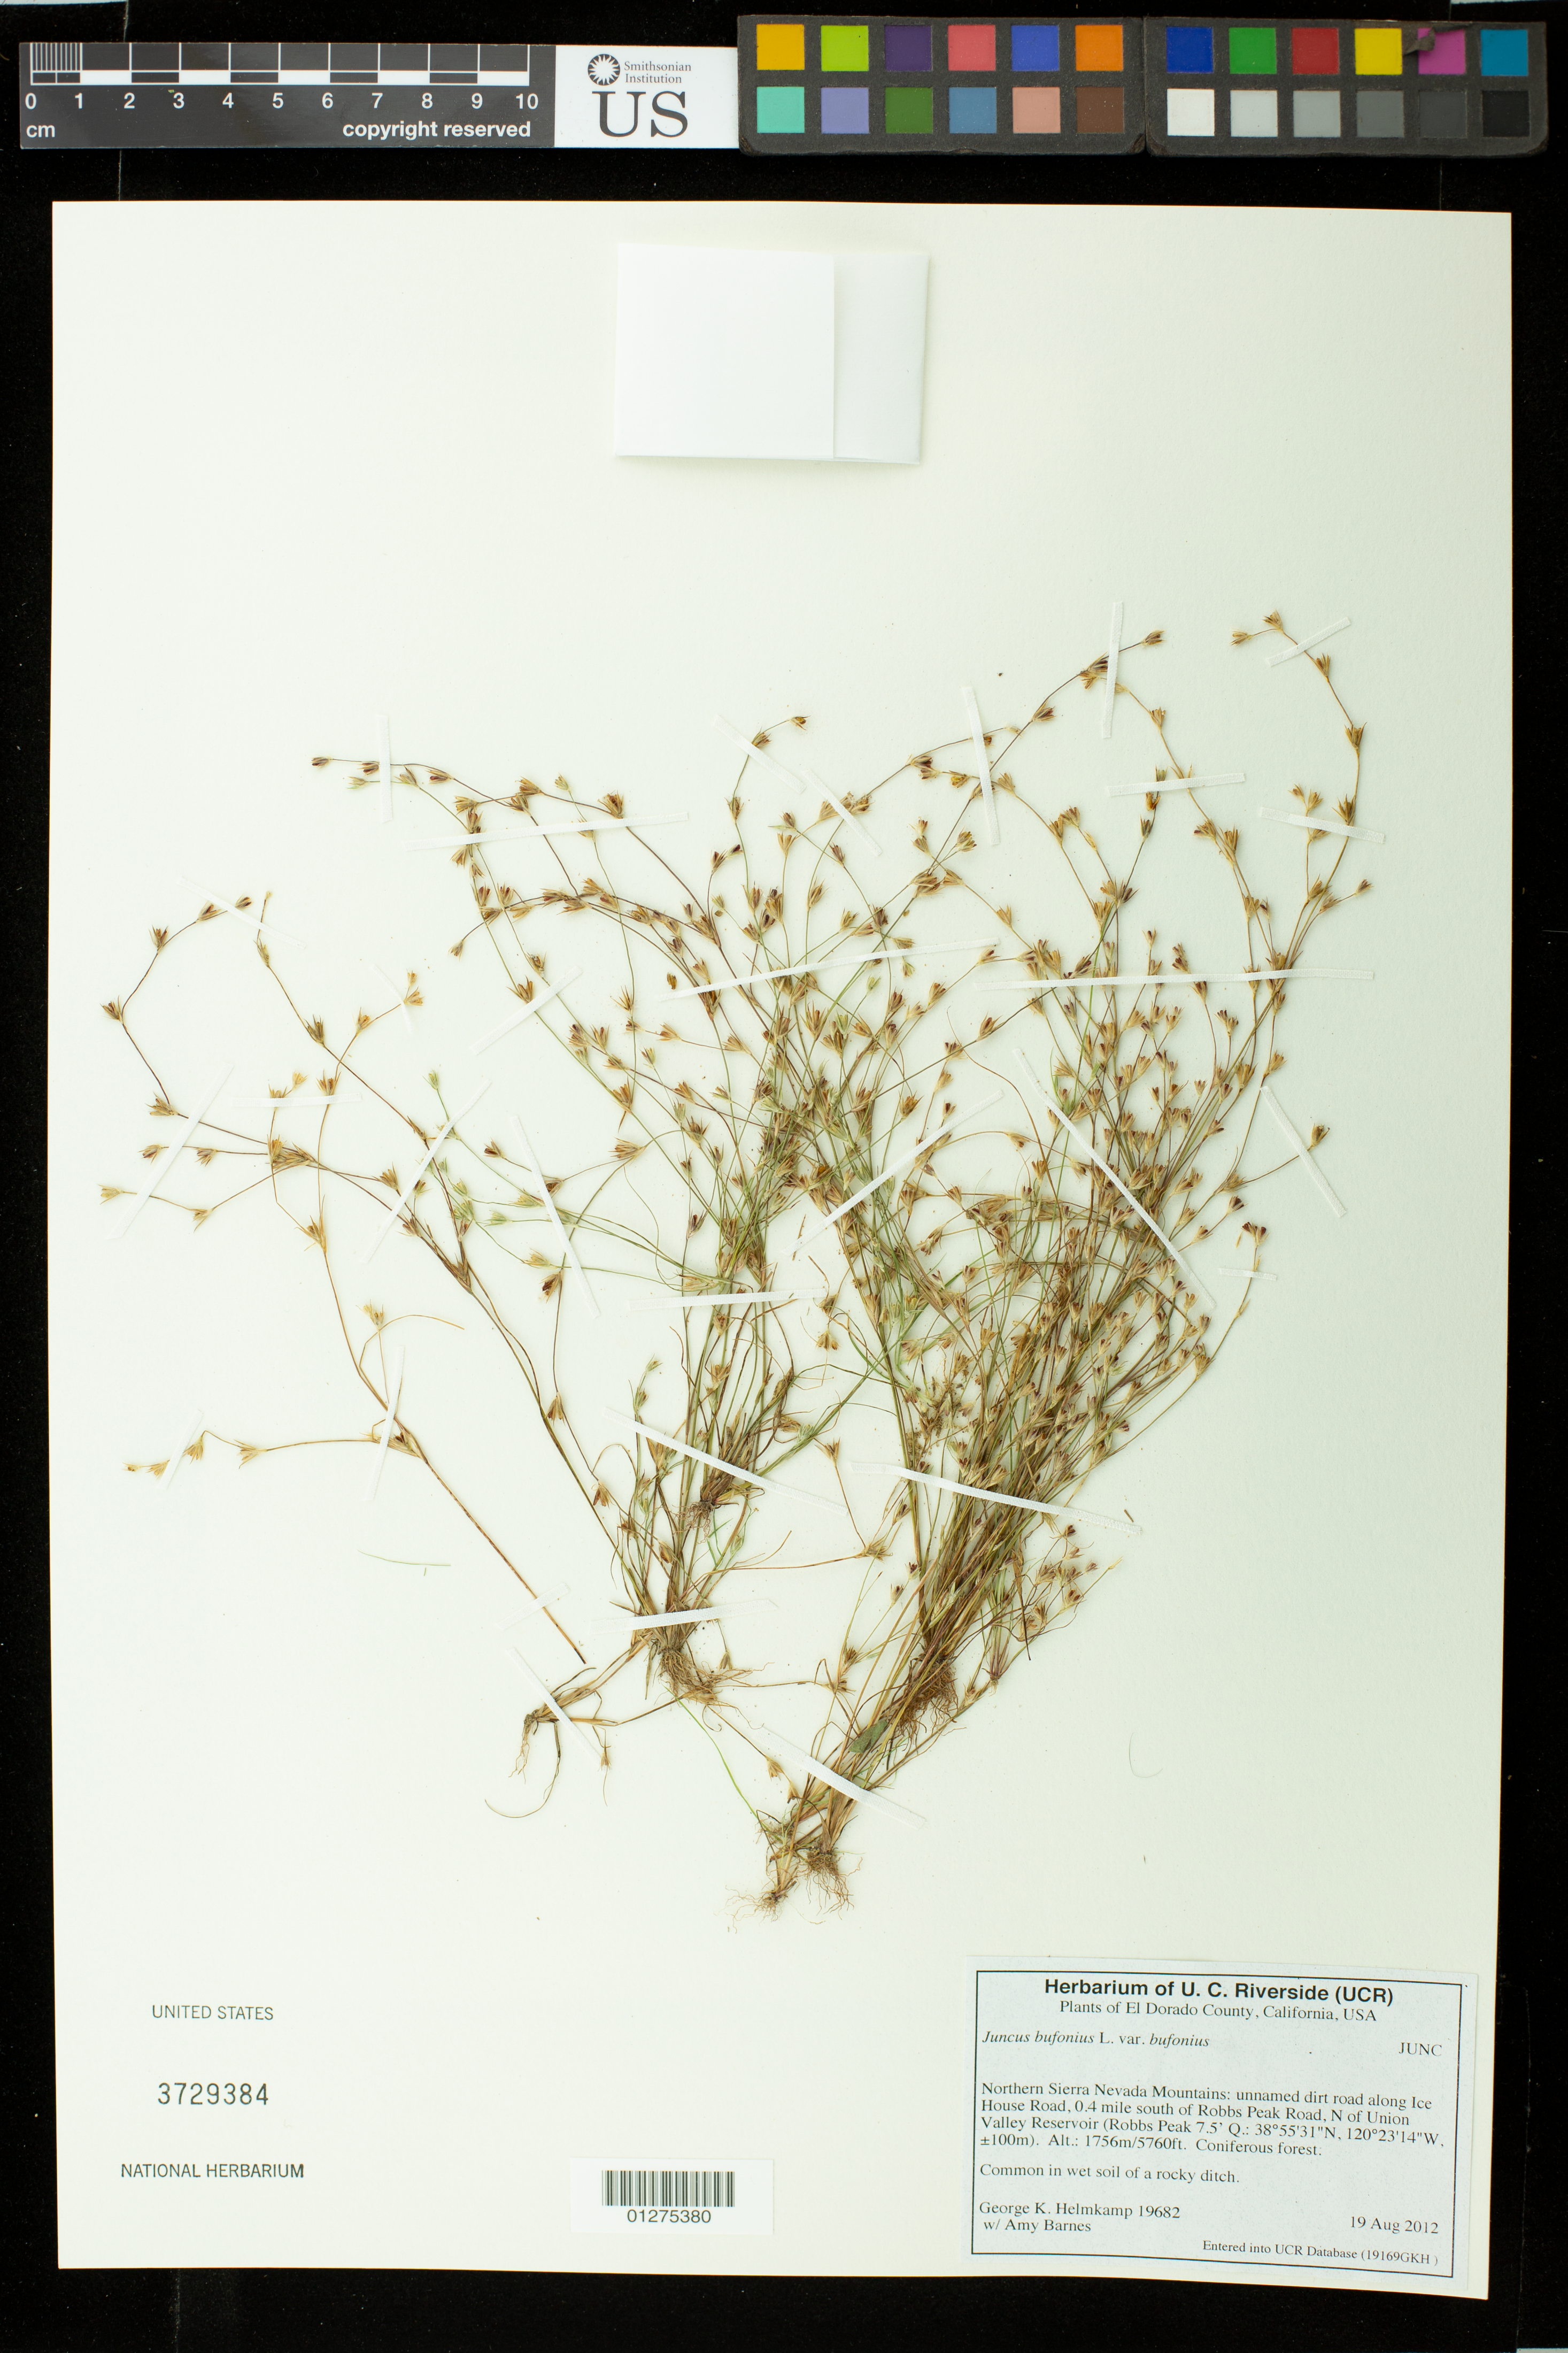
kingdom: Plantae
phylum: Tracheophyta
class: Liliopsida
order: Poales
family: Juncaceae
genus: Juncus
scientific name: Juncus bufonius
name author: L.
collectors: G. Helmkamp et al.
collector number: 19682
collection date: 2012-08-19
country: United States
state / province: California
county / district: El Dorado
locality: Northern Sierra Nevada Mountain: unnamed dirt road along Ice House Road, 0.4 mile south of Robbs Peak Road, N of Union Valley Reserver (Robbs peak 7.5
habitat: Coniferous forest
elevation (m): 1756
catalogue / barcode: US 3729384